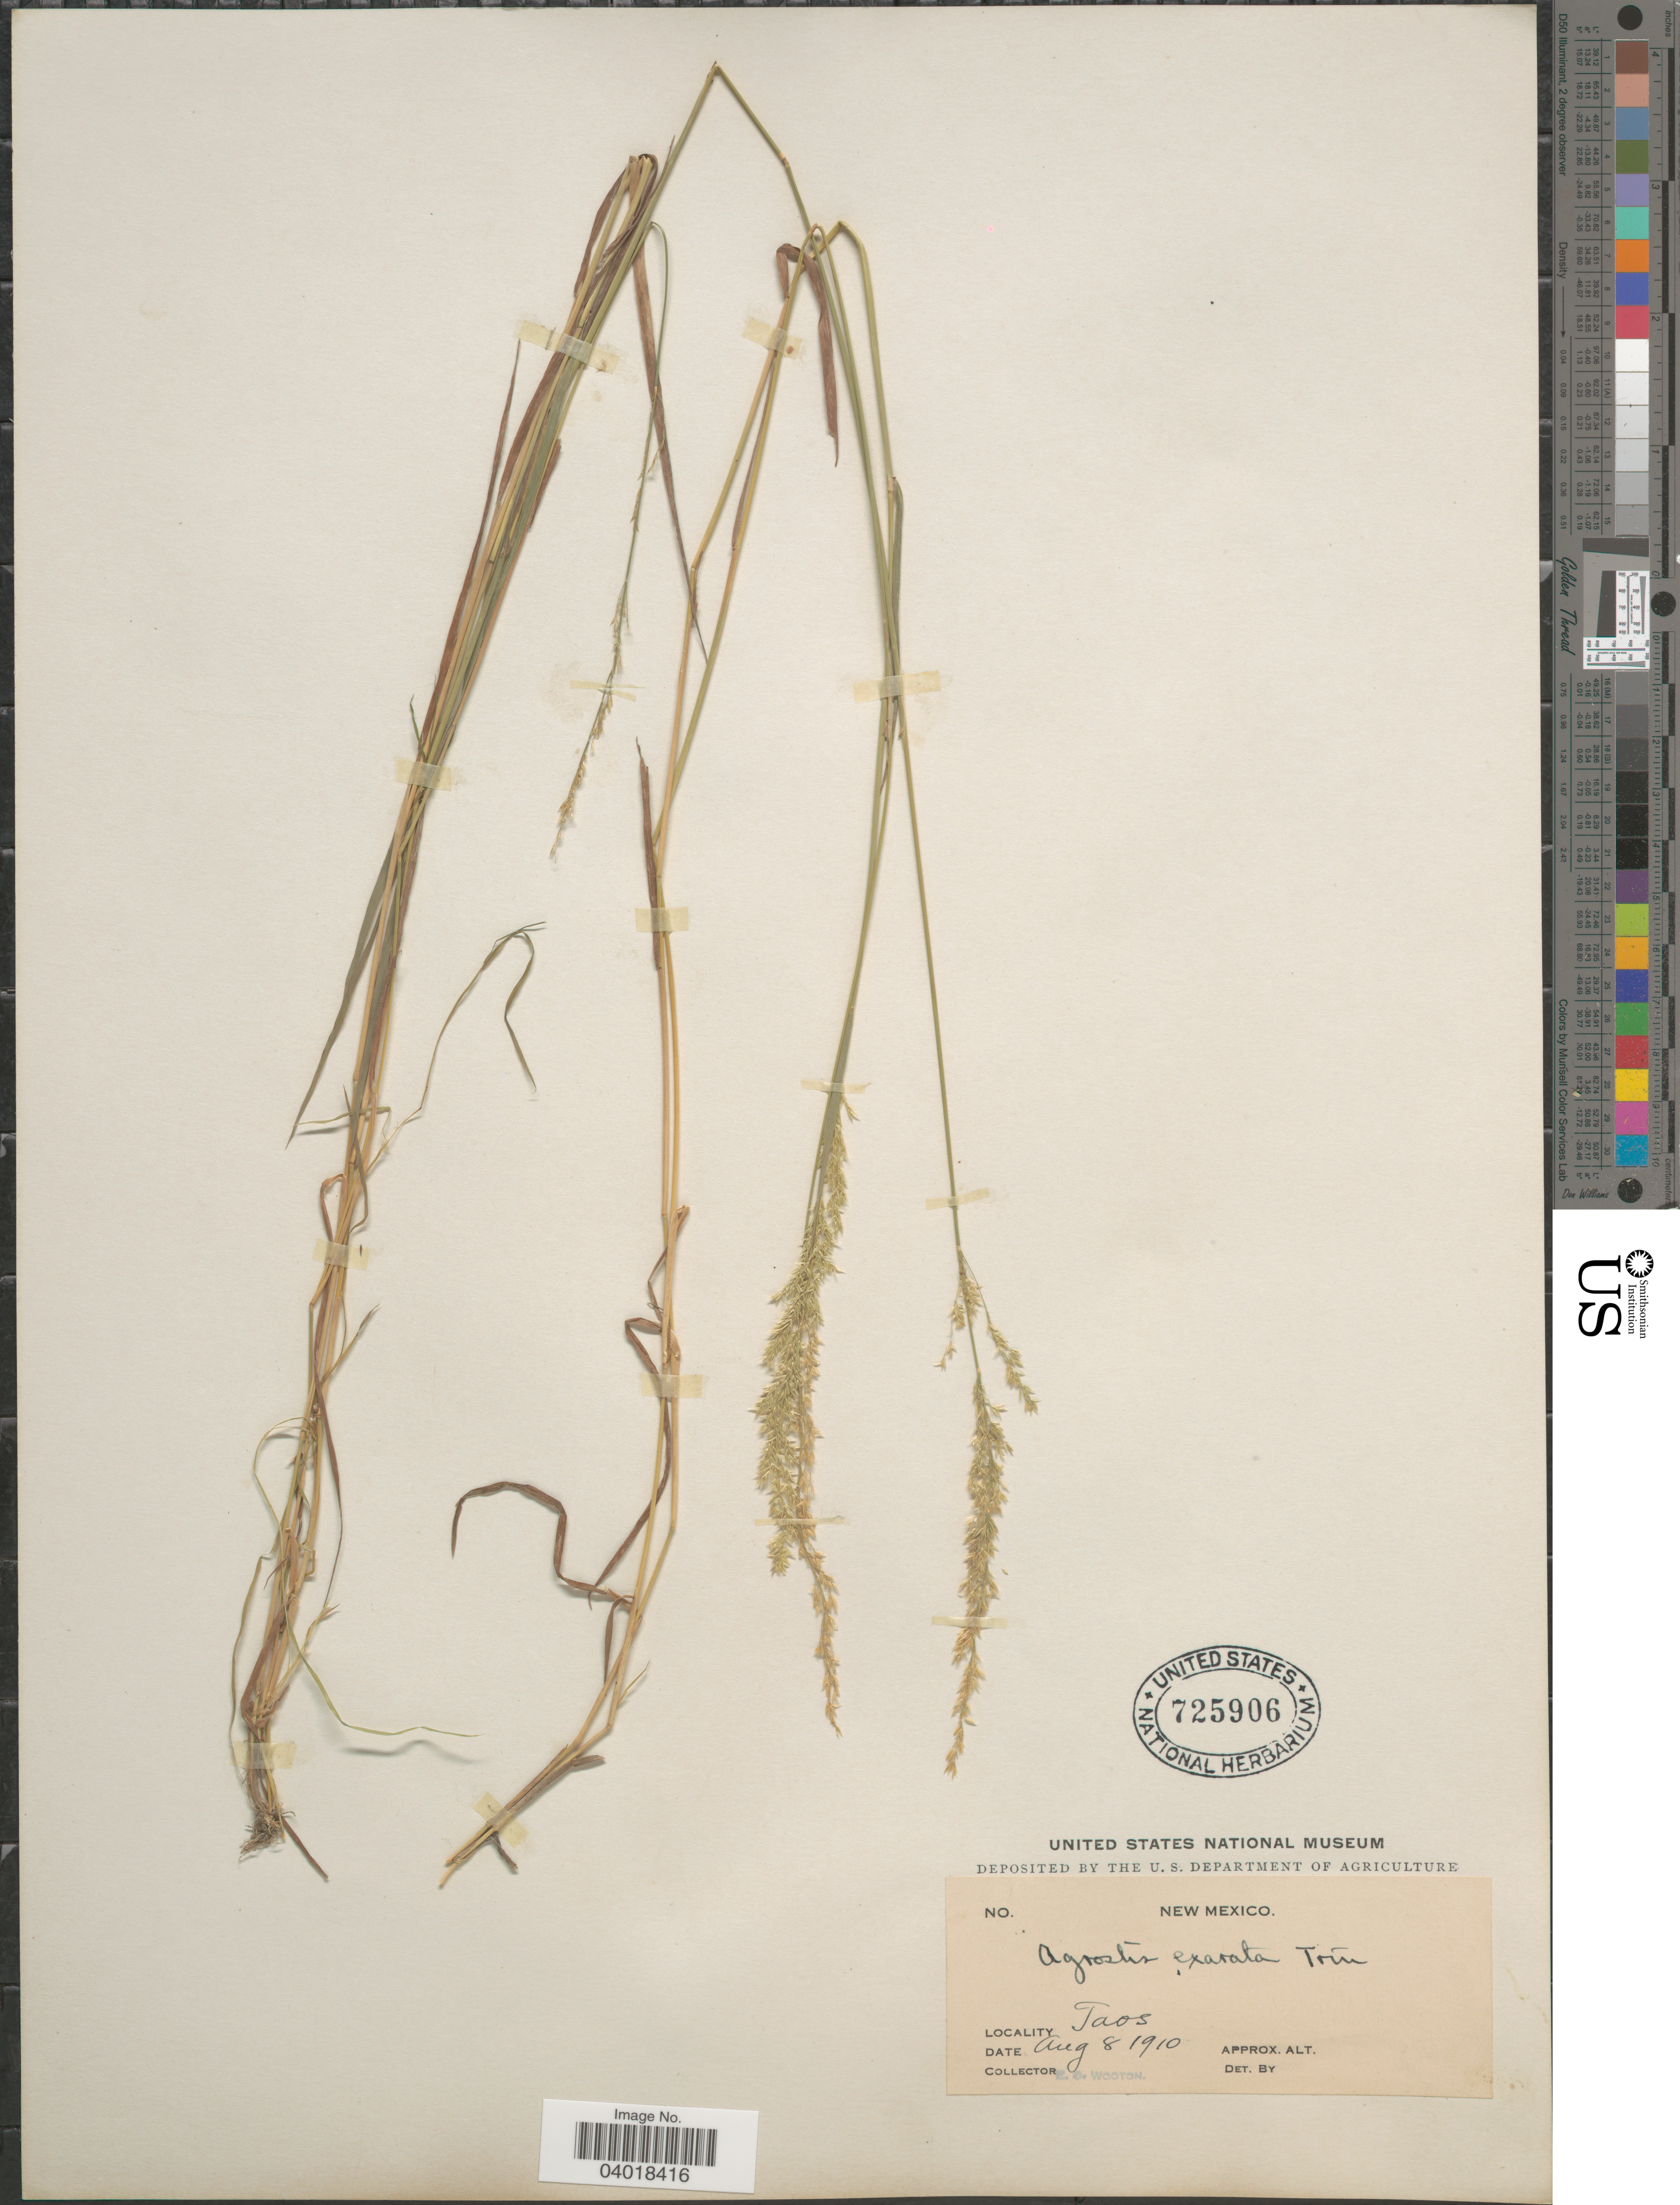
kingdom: Plantae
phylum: Tracheophyta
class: Liliopsida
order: Poales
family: Poaceae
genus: Agrostis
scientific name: Agrostis exarata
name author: Trin.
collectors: E. O. Wooton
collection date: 1910-08-08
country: United States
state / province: New Mexico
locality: Taos.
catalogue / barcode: US 725906